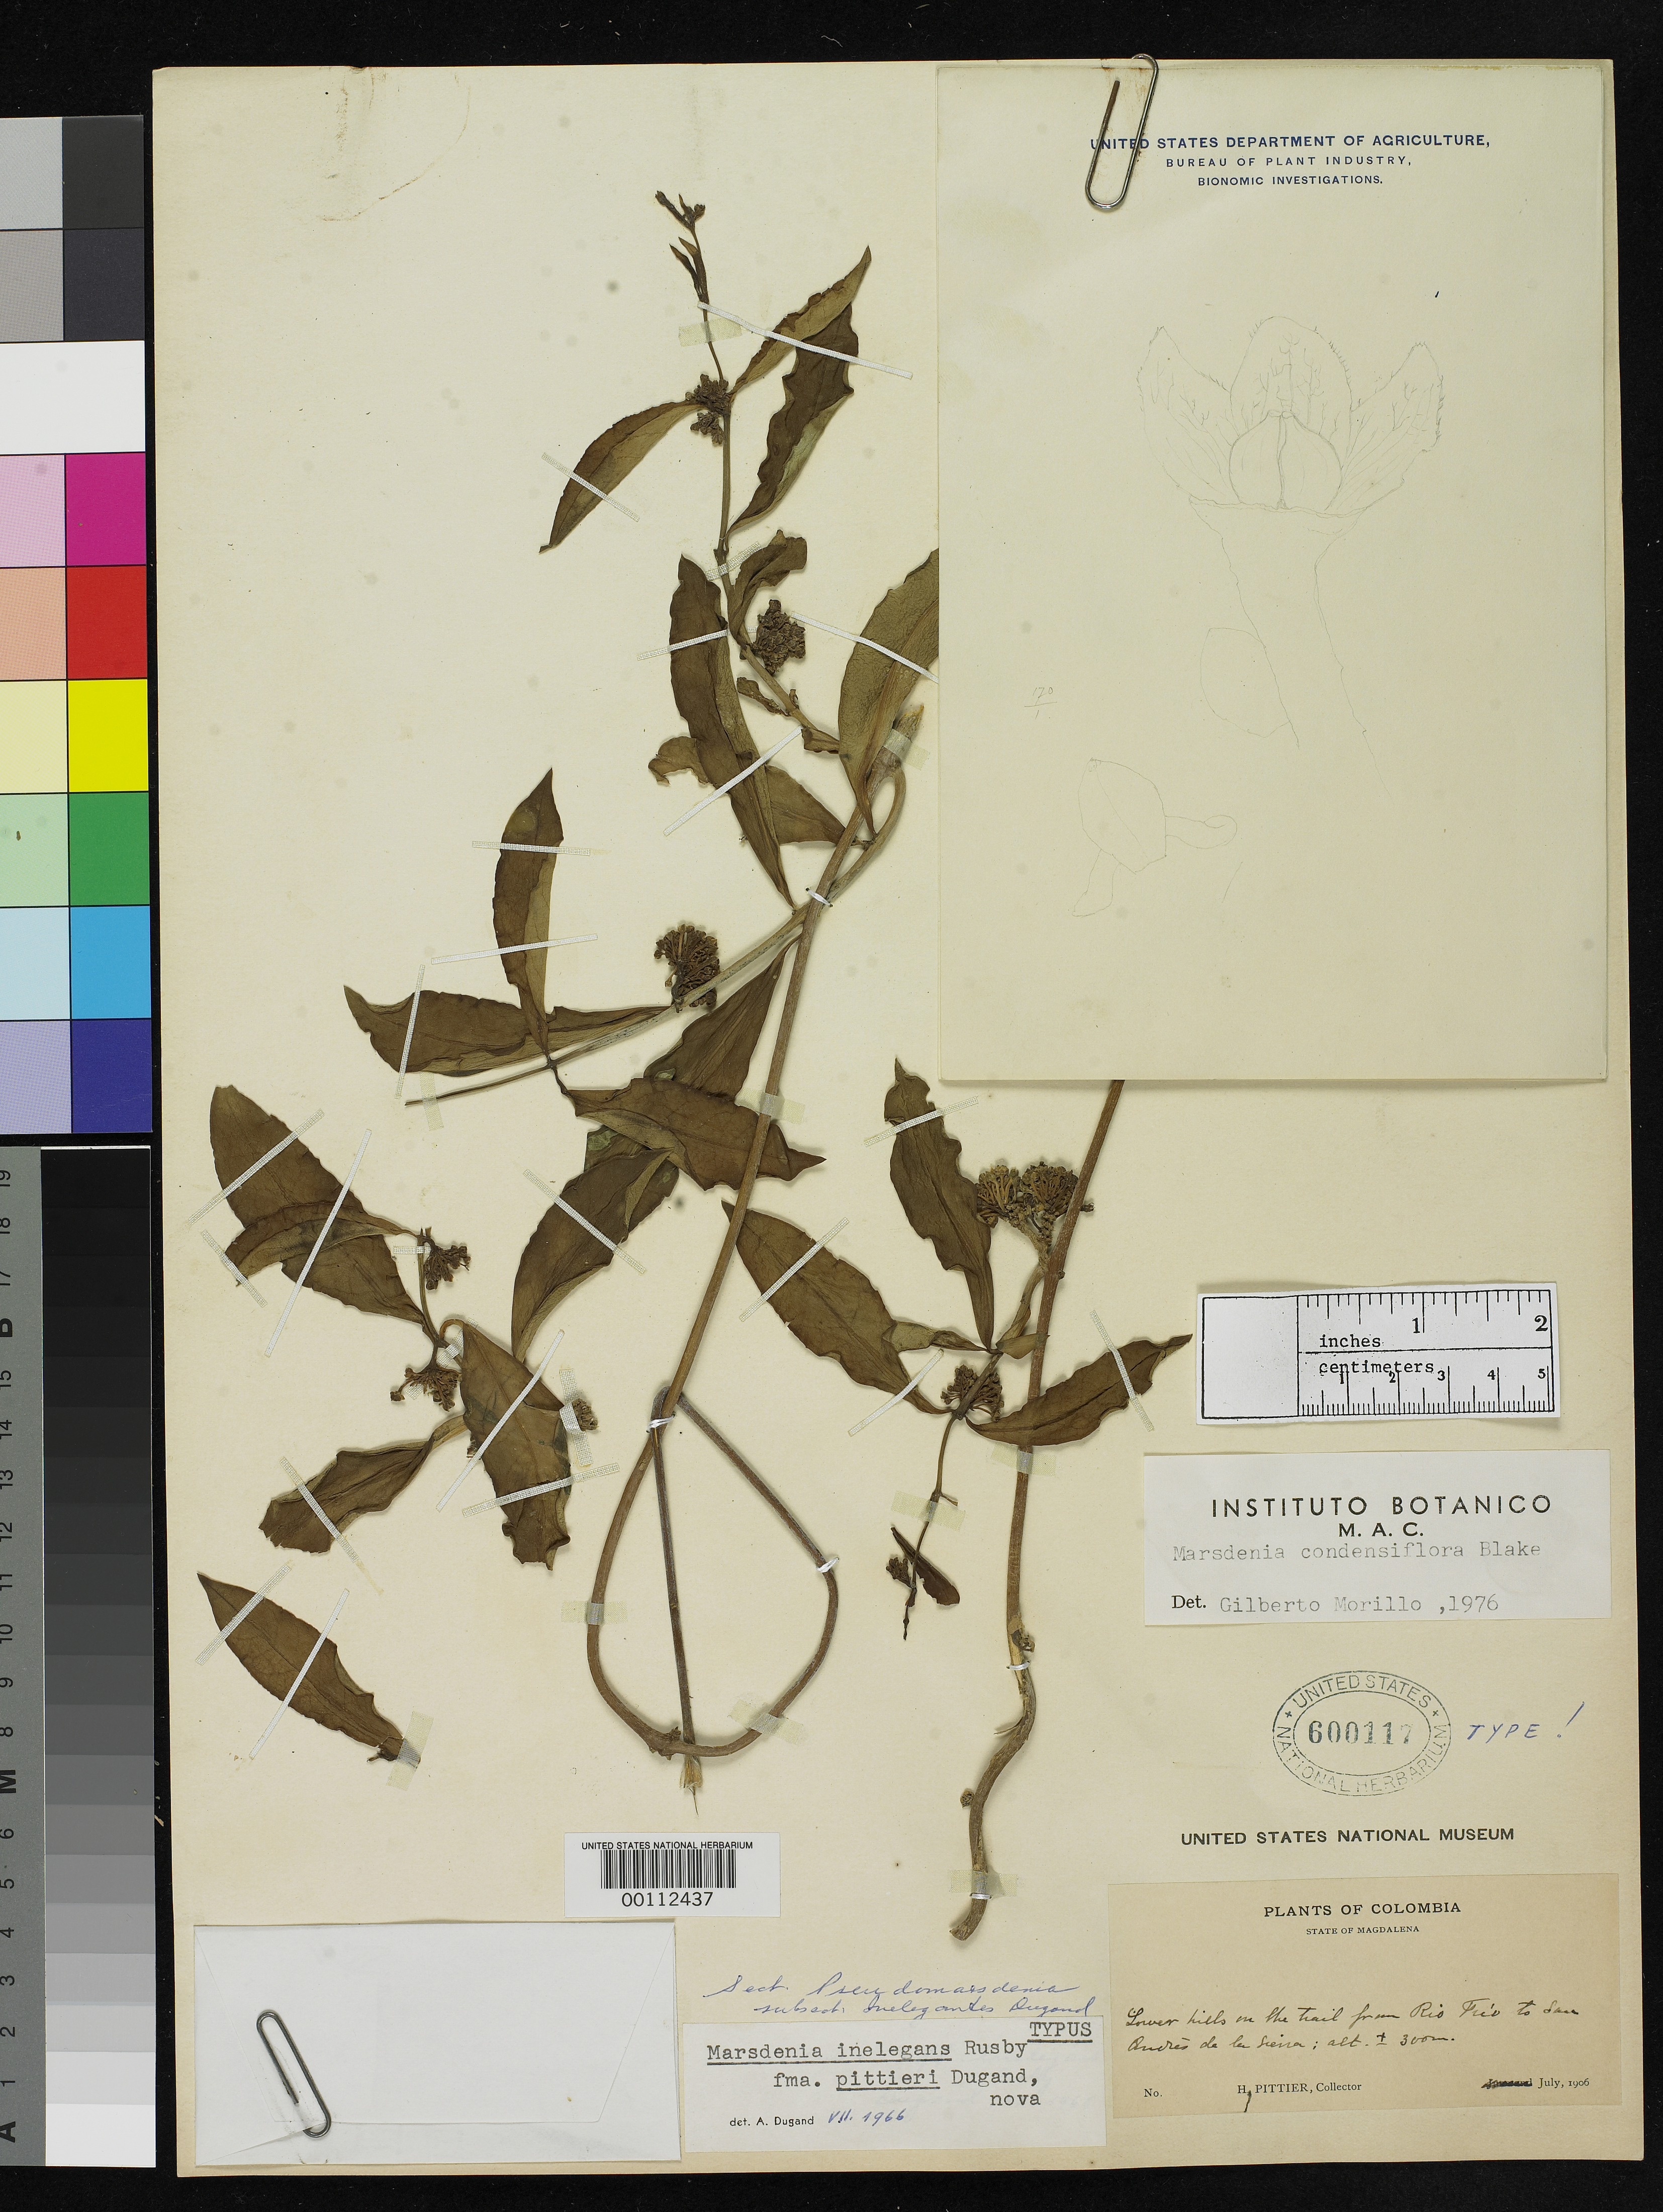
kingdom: Plantae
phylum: Tracheophyta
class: Magnoliopsida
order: Gentianales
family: Apocynaceae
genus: Marsdenia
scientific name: Marsdenia inelegans f. pittieri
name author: Dugand G.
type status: Holotype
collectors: H. F. Pittier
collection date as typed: Jul 1906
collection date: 1906-07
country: Colombia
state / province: Magdalena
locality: Rio Frio-San Andres de La Sierra.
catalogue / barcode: US 600117